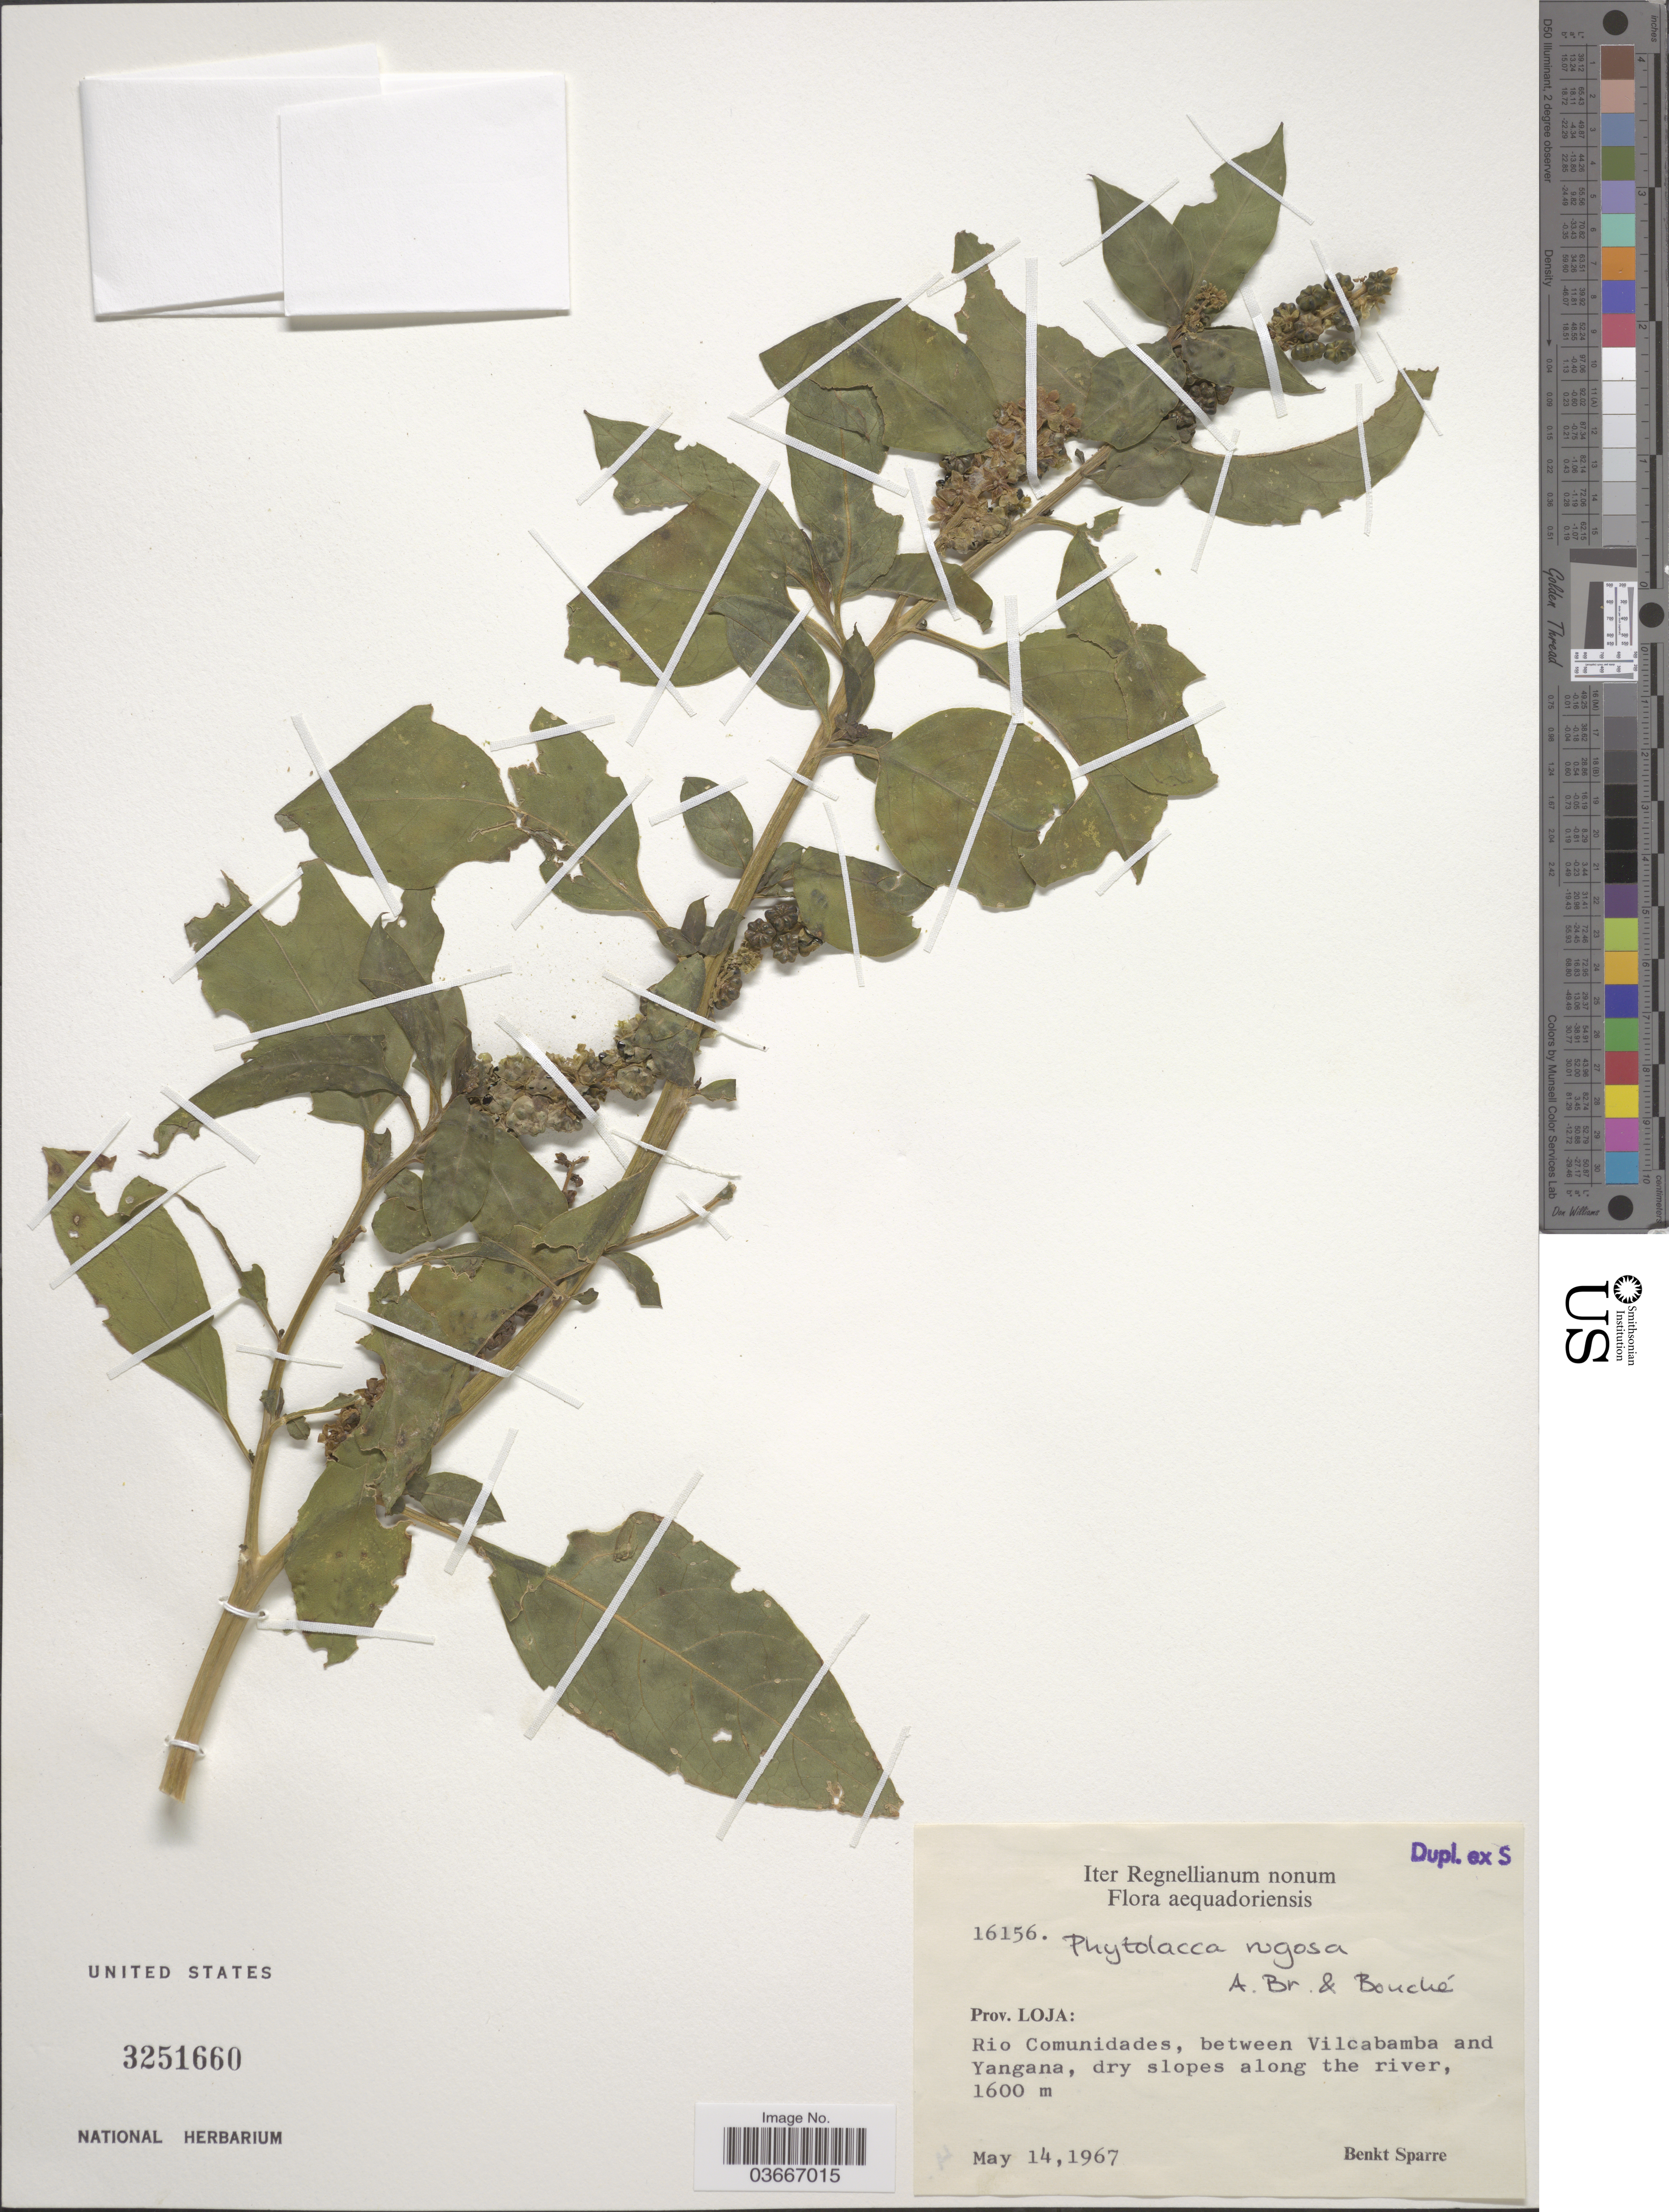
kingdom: Plantae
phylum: Tracheophyta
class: Magnoliopsida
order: Caryophyllales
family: Phytolaccaceae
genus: Phytolacca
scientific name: Phytolacca rugosa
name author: A. Braun & C.D. Bouché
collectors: B. Sparre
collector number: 16156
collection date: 1967-05-14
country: Ecuador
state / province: Loja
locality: Rio Comunidades, between Vilcabamba and Yangana, dry slopes along the river.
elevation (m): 1600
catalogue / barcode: US 3251660